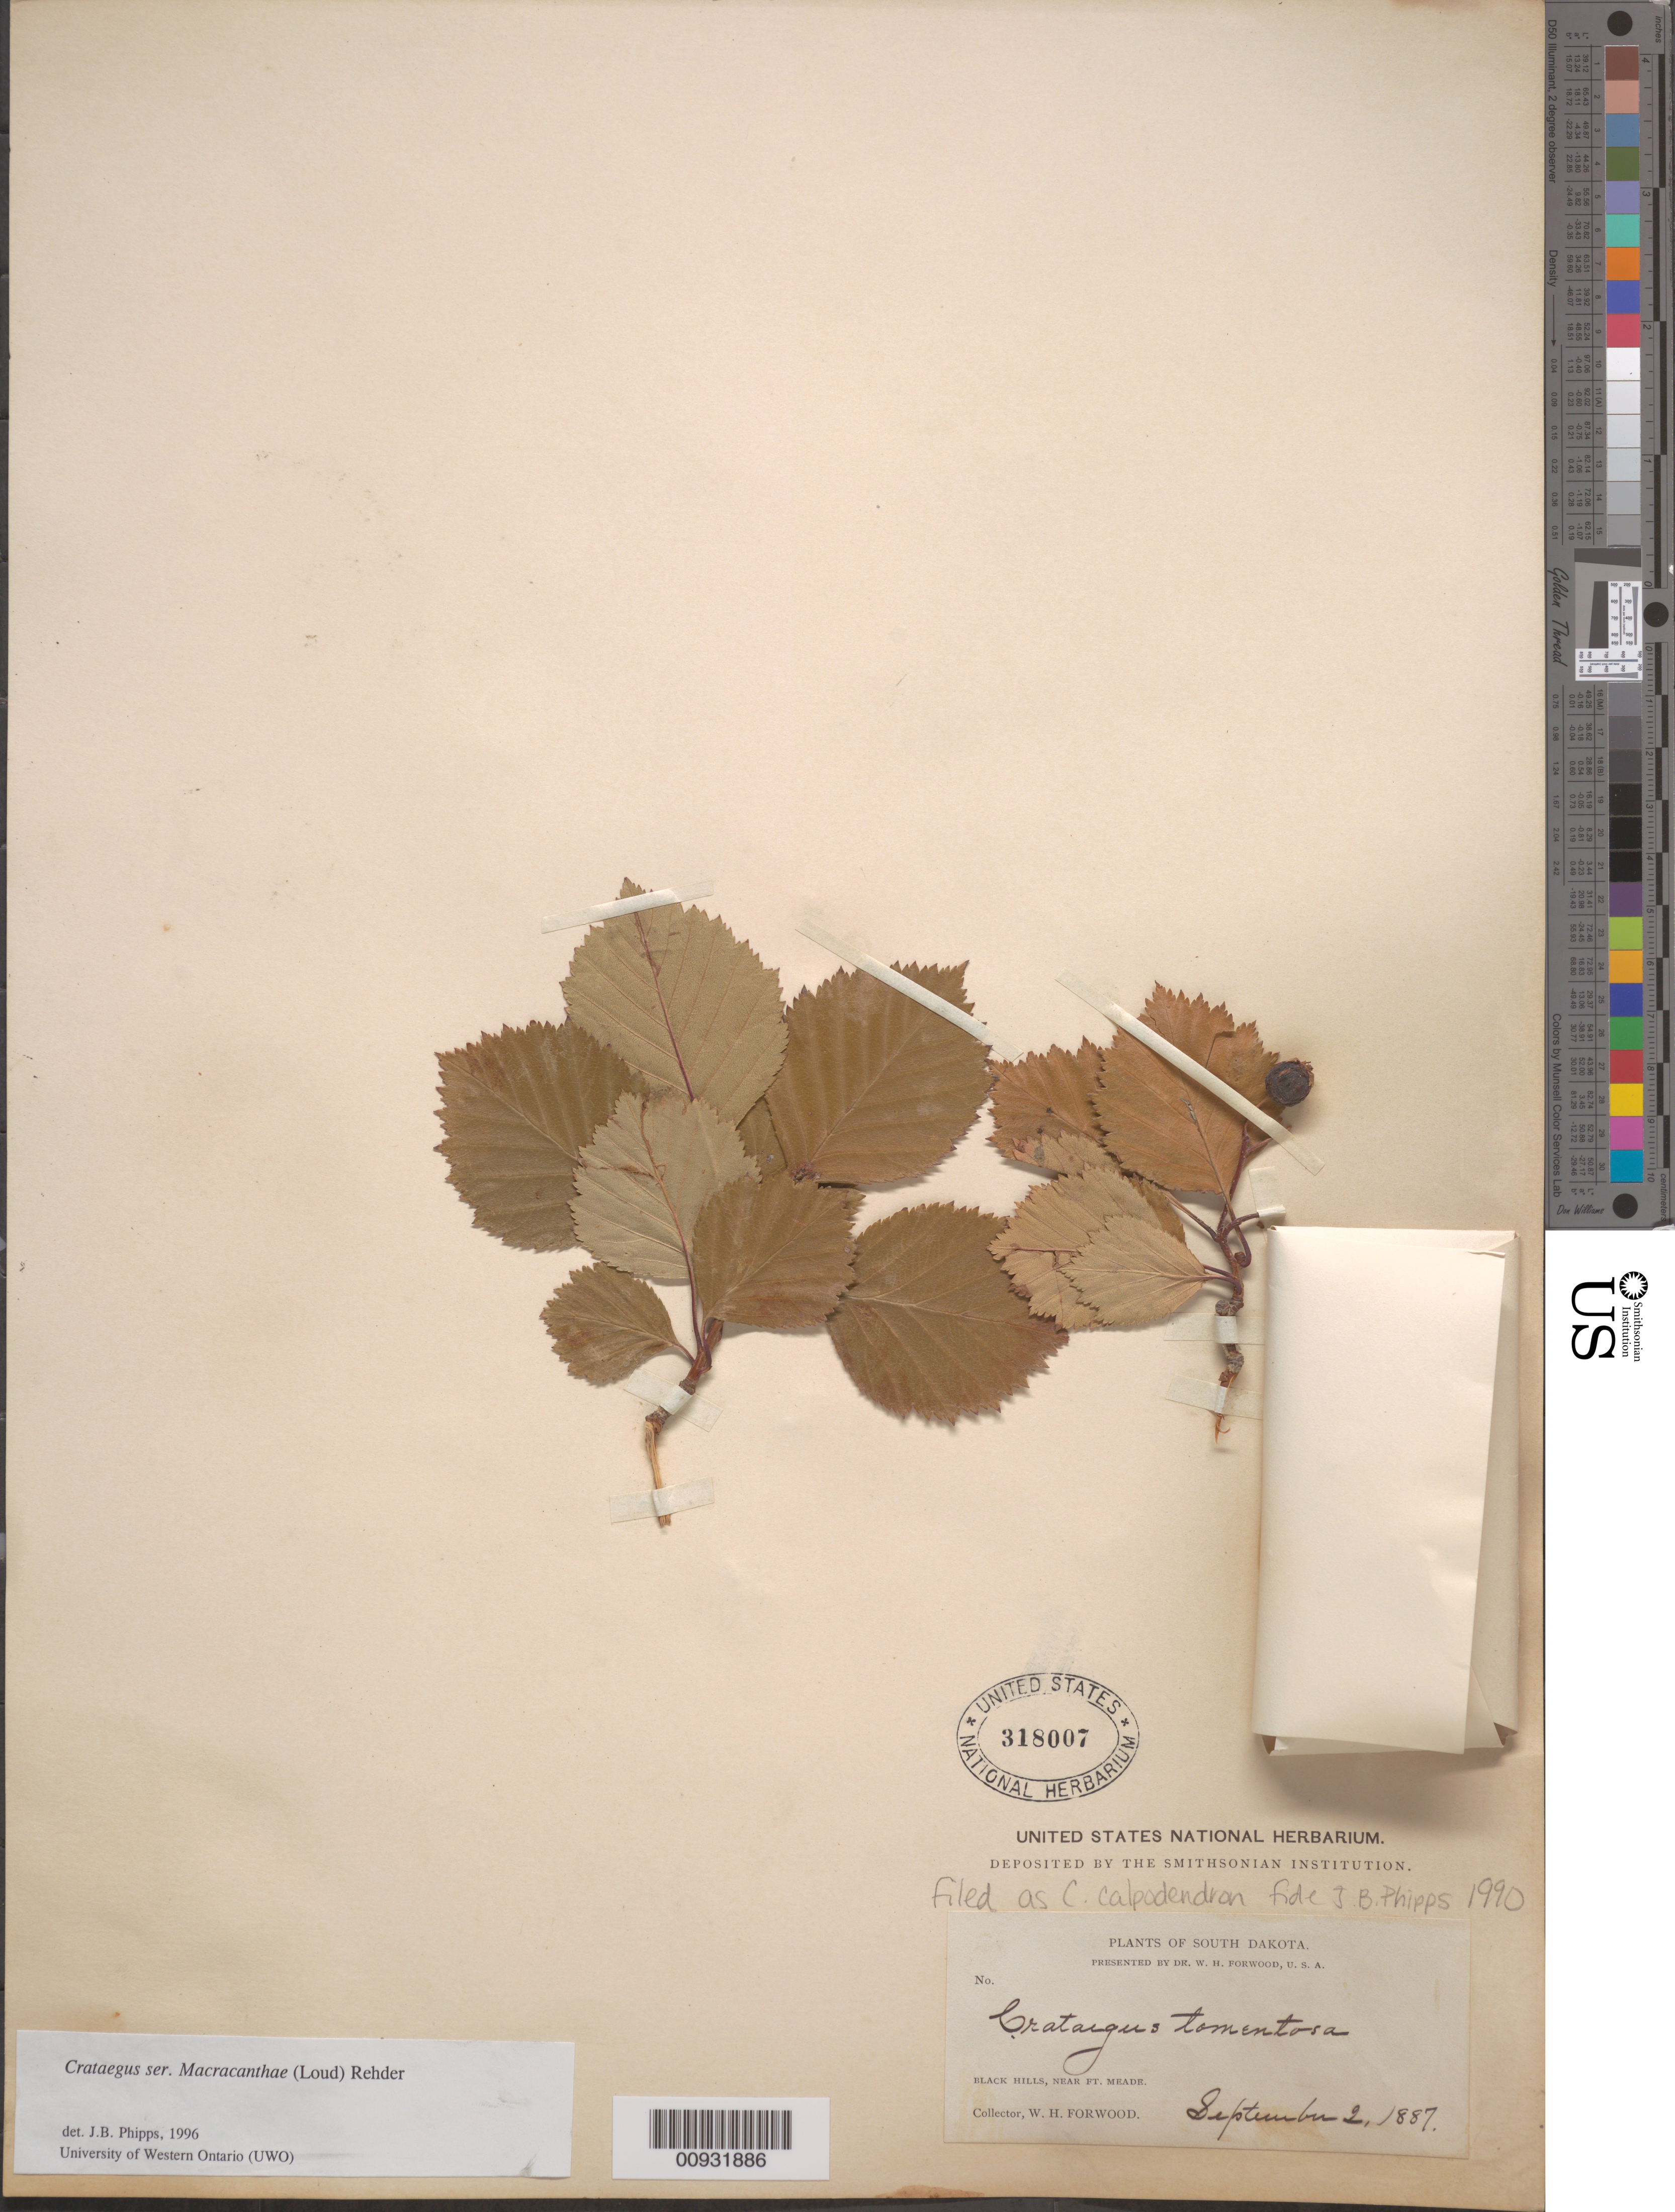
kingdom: Plantae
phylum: Tracheophyta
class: Magnoliopsida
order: Rosales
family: Rosaceae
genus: Crataegus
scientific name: Crataegus calpodendron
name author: (Ehrh.) Medik.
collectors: W. Forwood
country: United States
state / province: South Dakota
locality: Black Hills, near Fort Meade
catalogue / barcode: US 318007